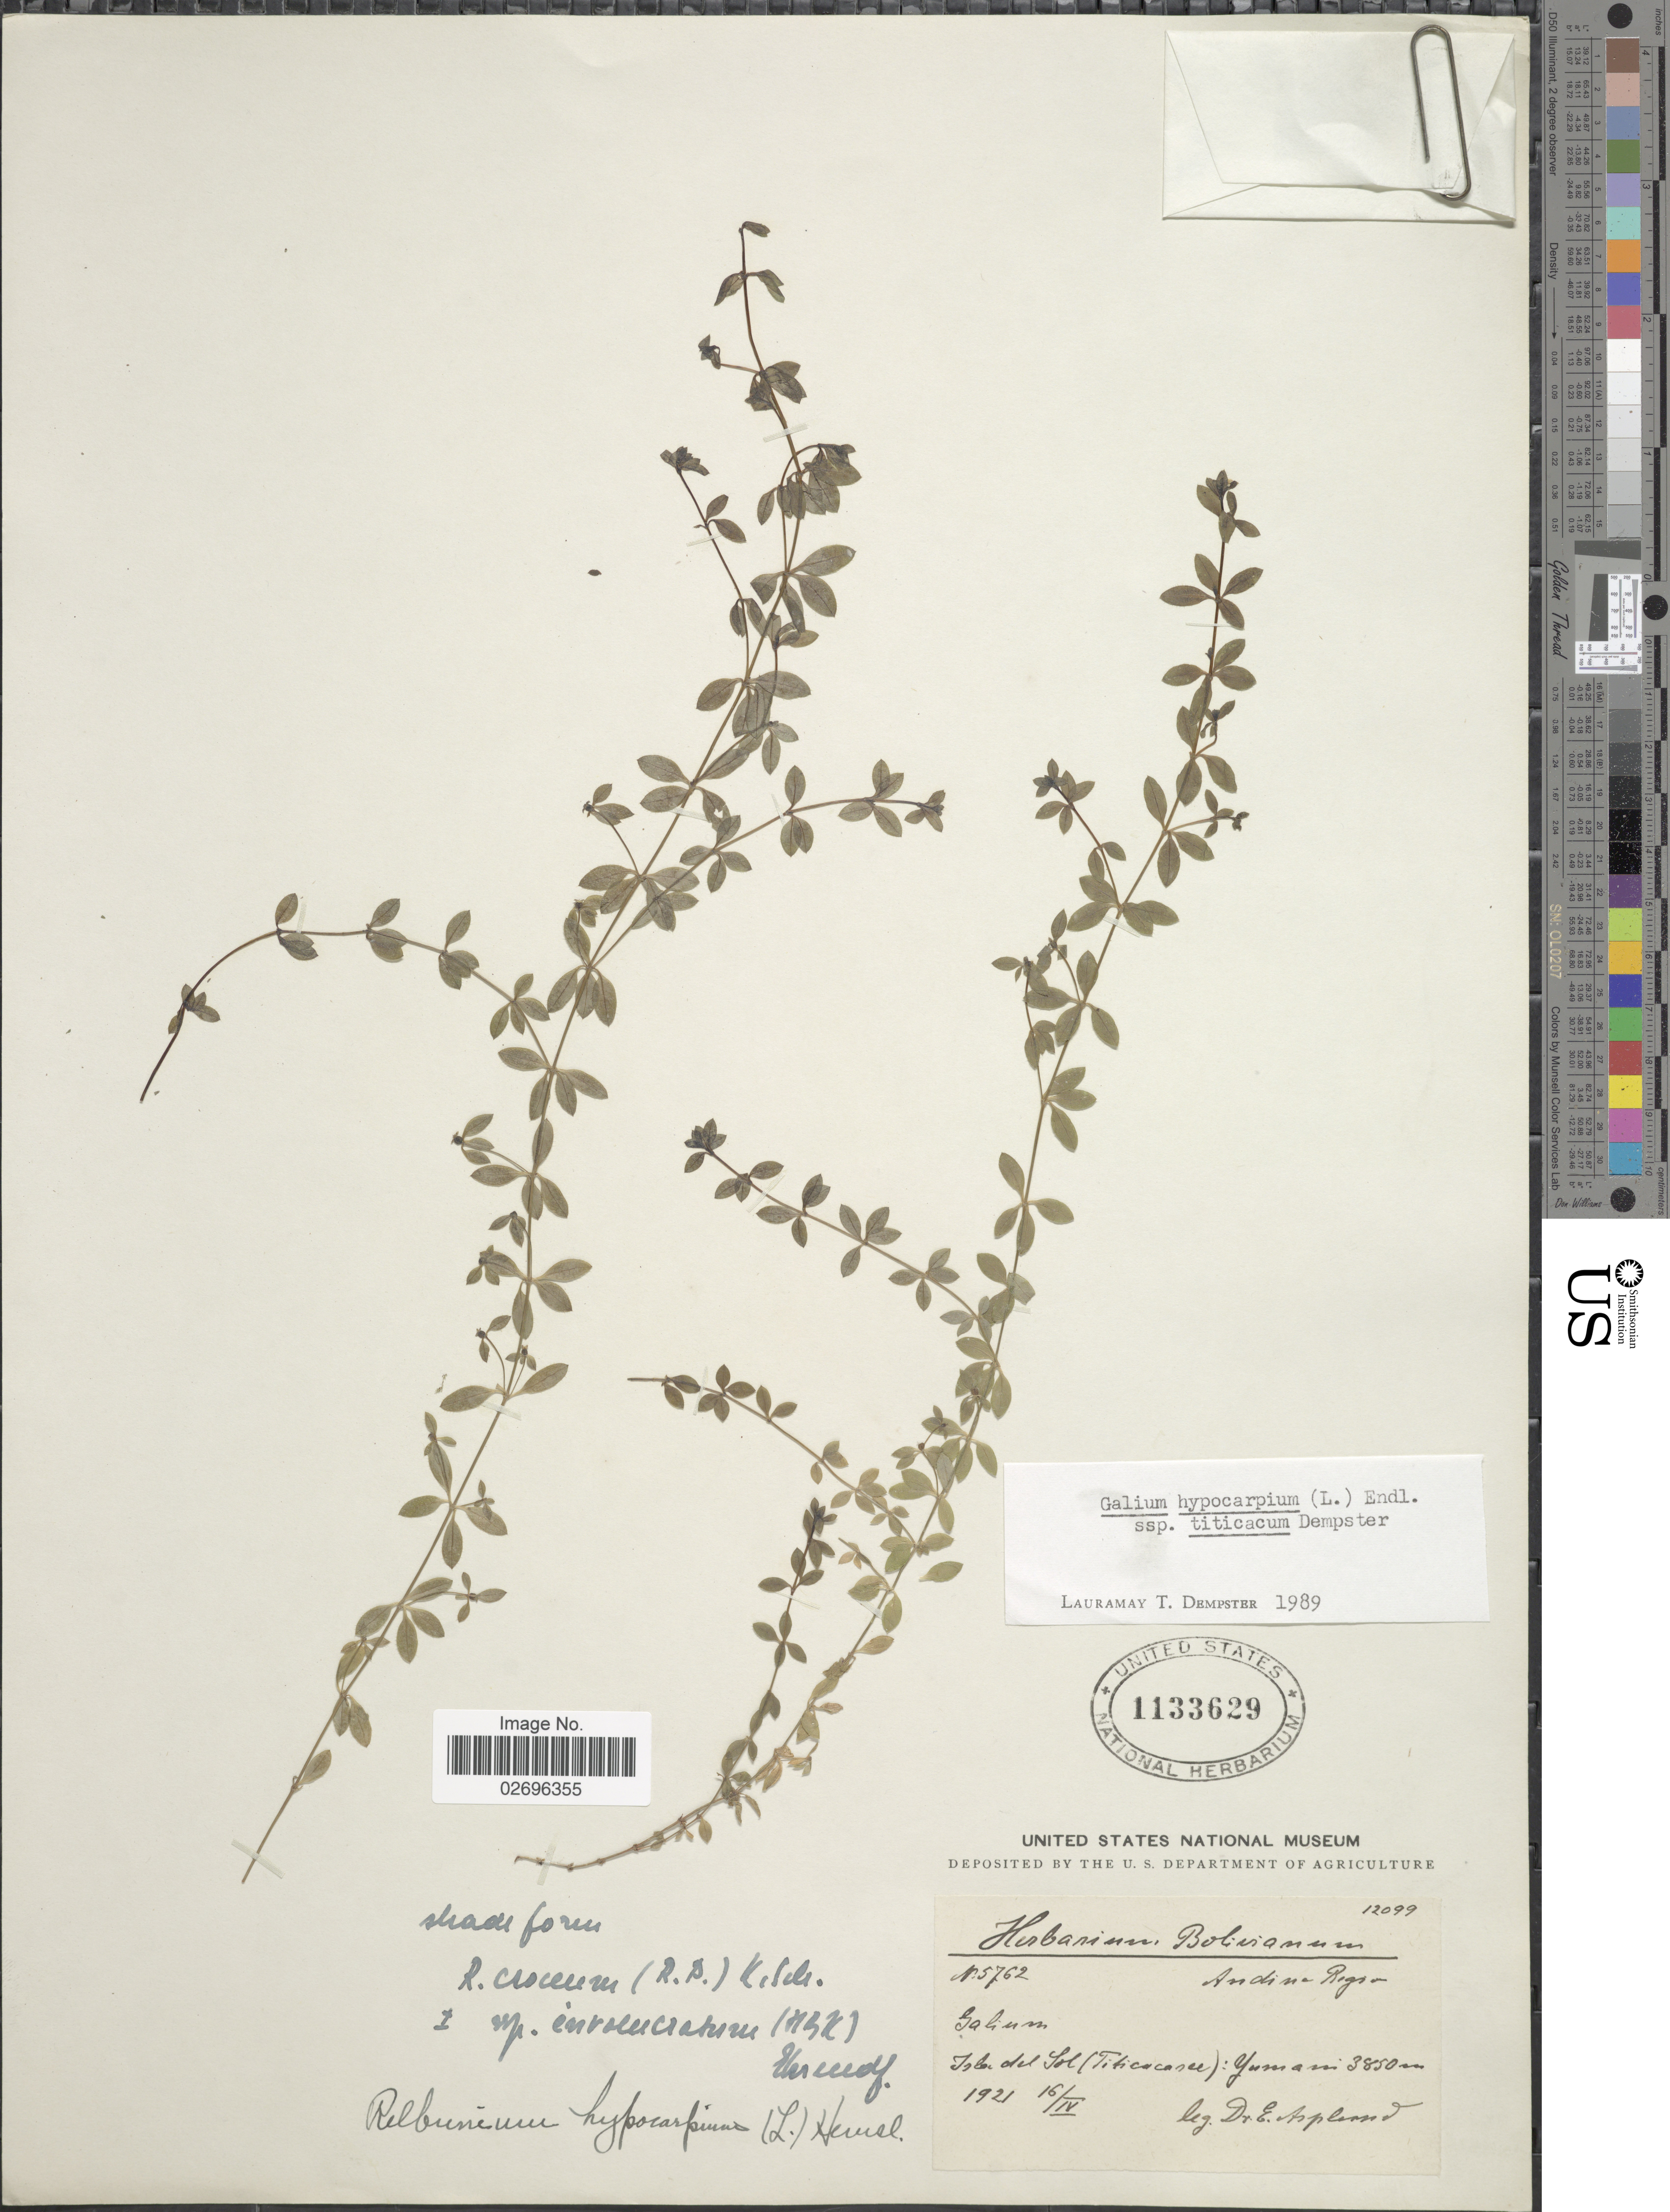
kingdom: Plantae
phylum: Tracheophyta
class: Magnoliopsida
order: Gentianales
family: Rubiaceae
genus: Galium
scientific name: Galium hypocarpium subsp. titicacum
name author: Dempster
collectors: E. Asplund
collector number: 5762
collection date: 1921-04-16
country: Bolivia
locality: Isla de Sol (Titicaca nee): Yumani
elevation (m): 3850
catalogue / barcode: US 1133629